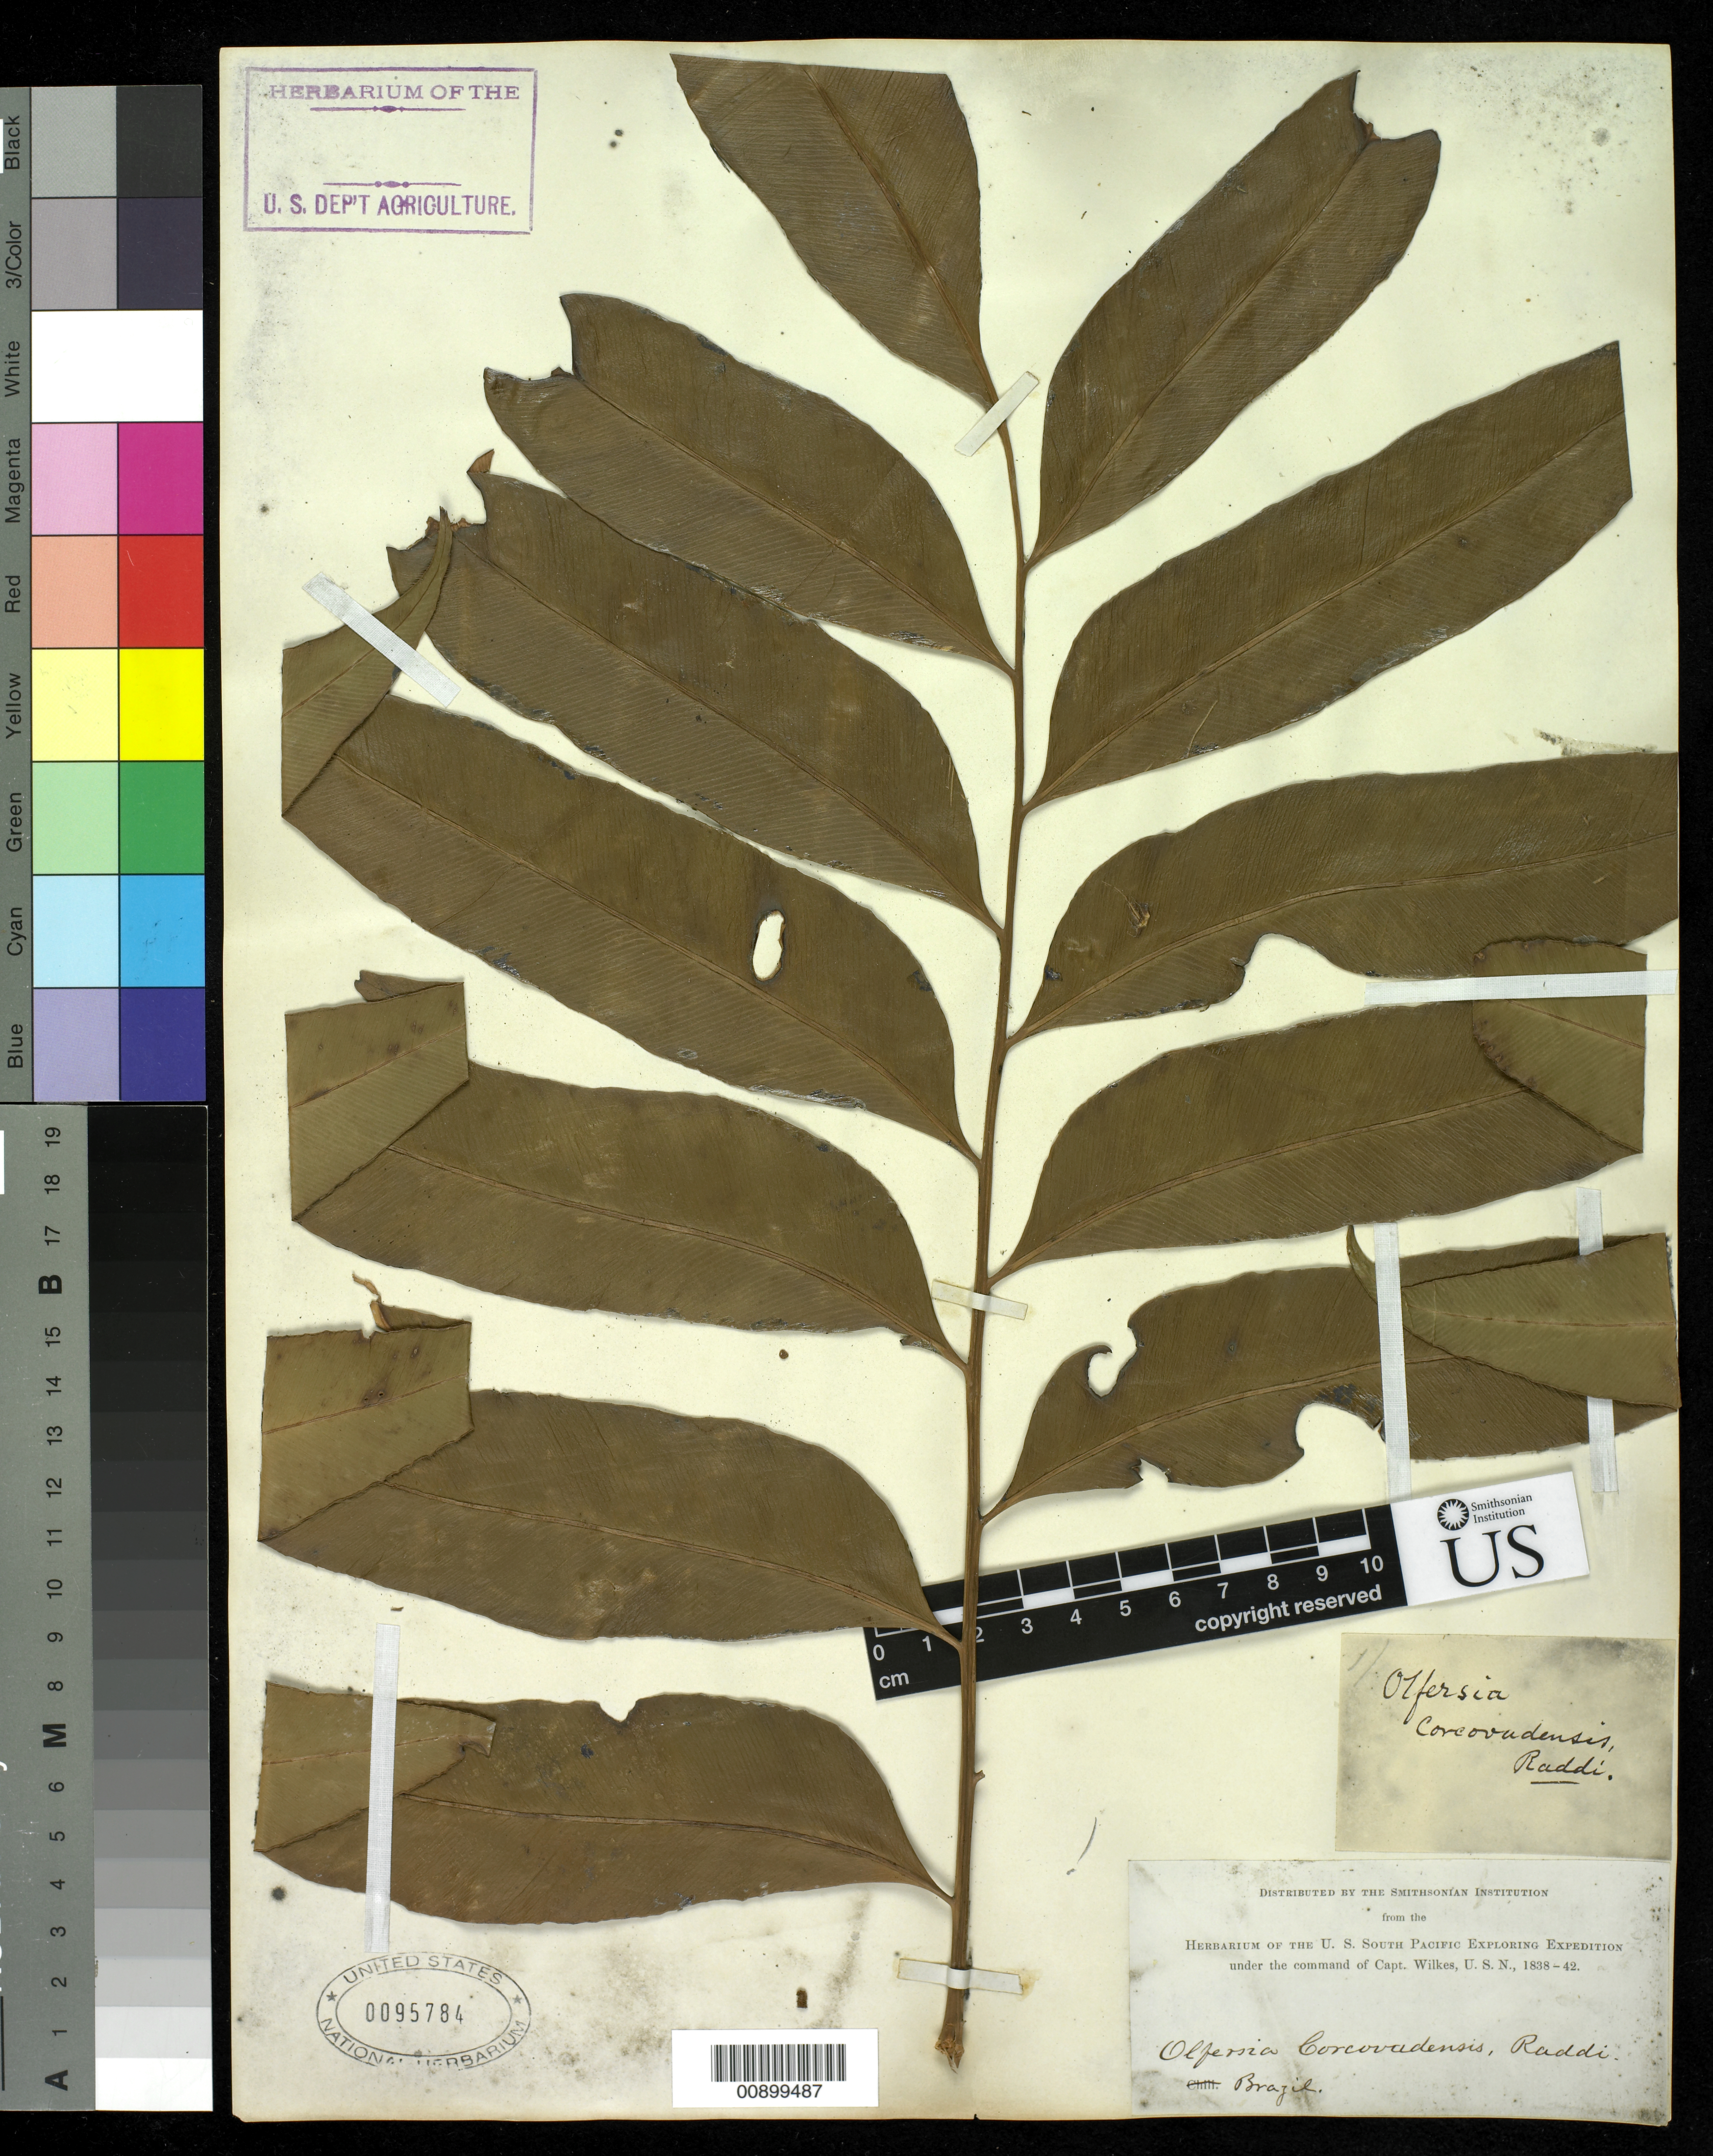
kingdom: Plantae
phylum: Tracheophyta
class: Polypodiopsida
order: Polypodiales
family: Dryopteridaceae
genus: Olfersia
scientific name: Olfersia cervina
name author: (L.) Kunze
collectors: Wilkes Explor. Exped.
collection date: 1838/1842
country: Brazil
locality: Brazil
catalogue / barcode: US 95784